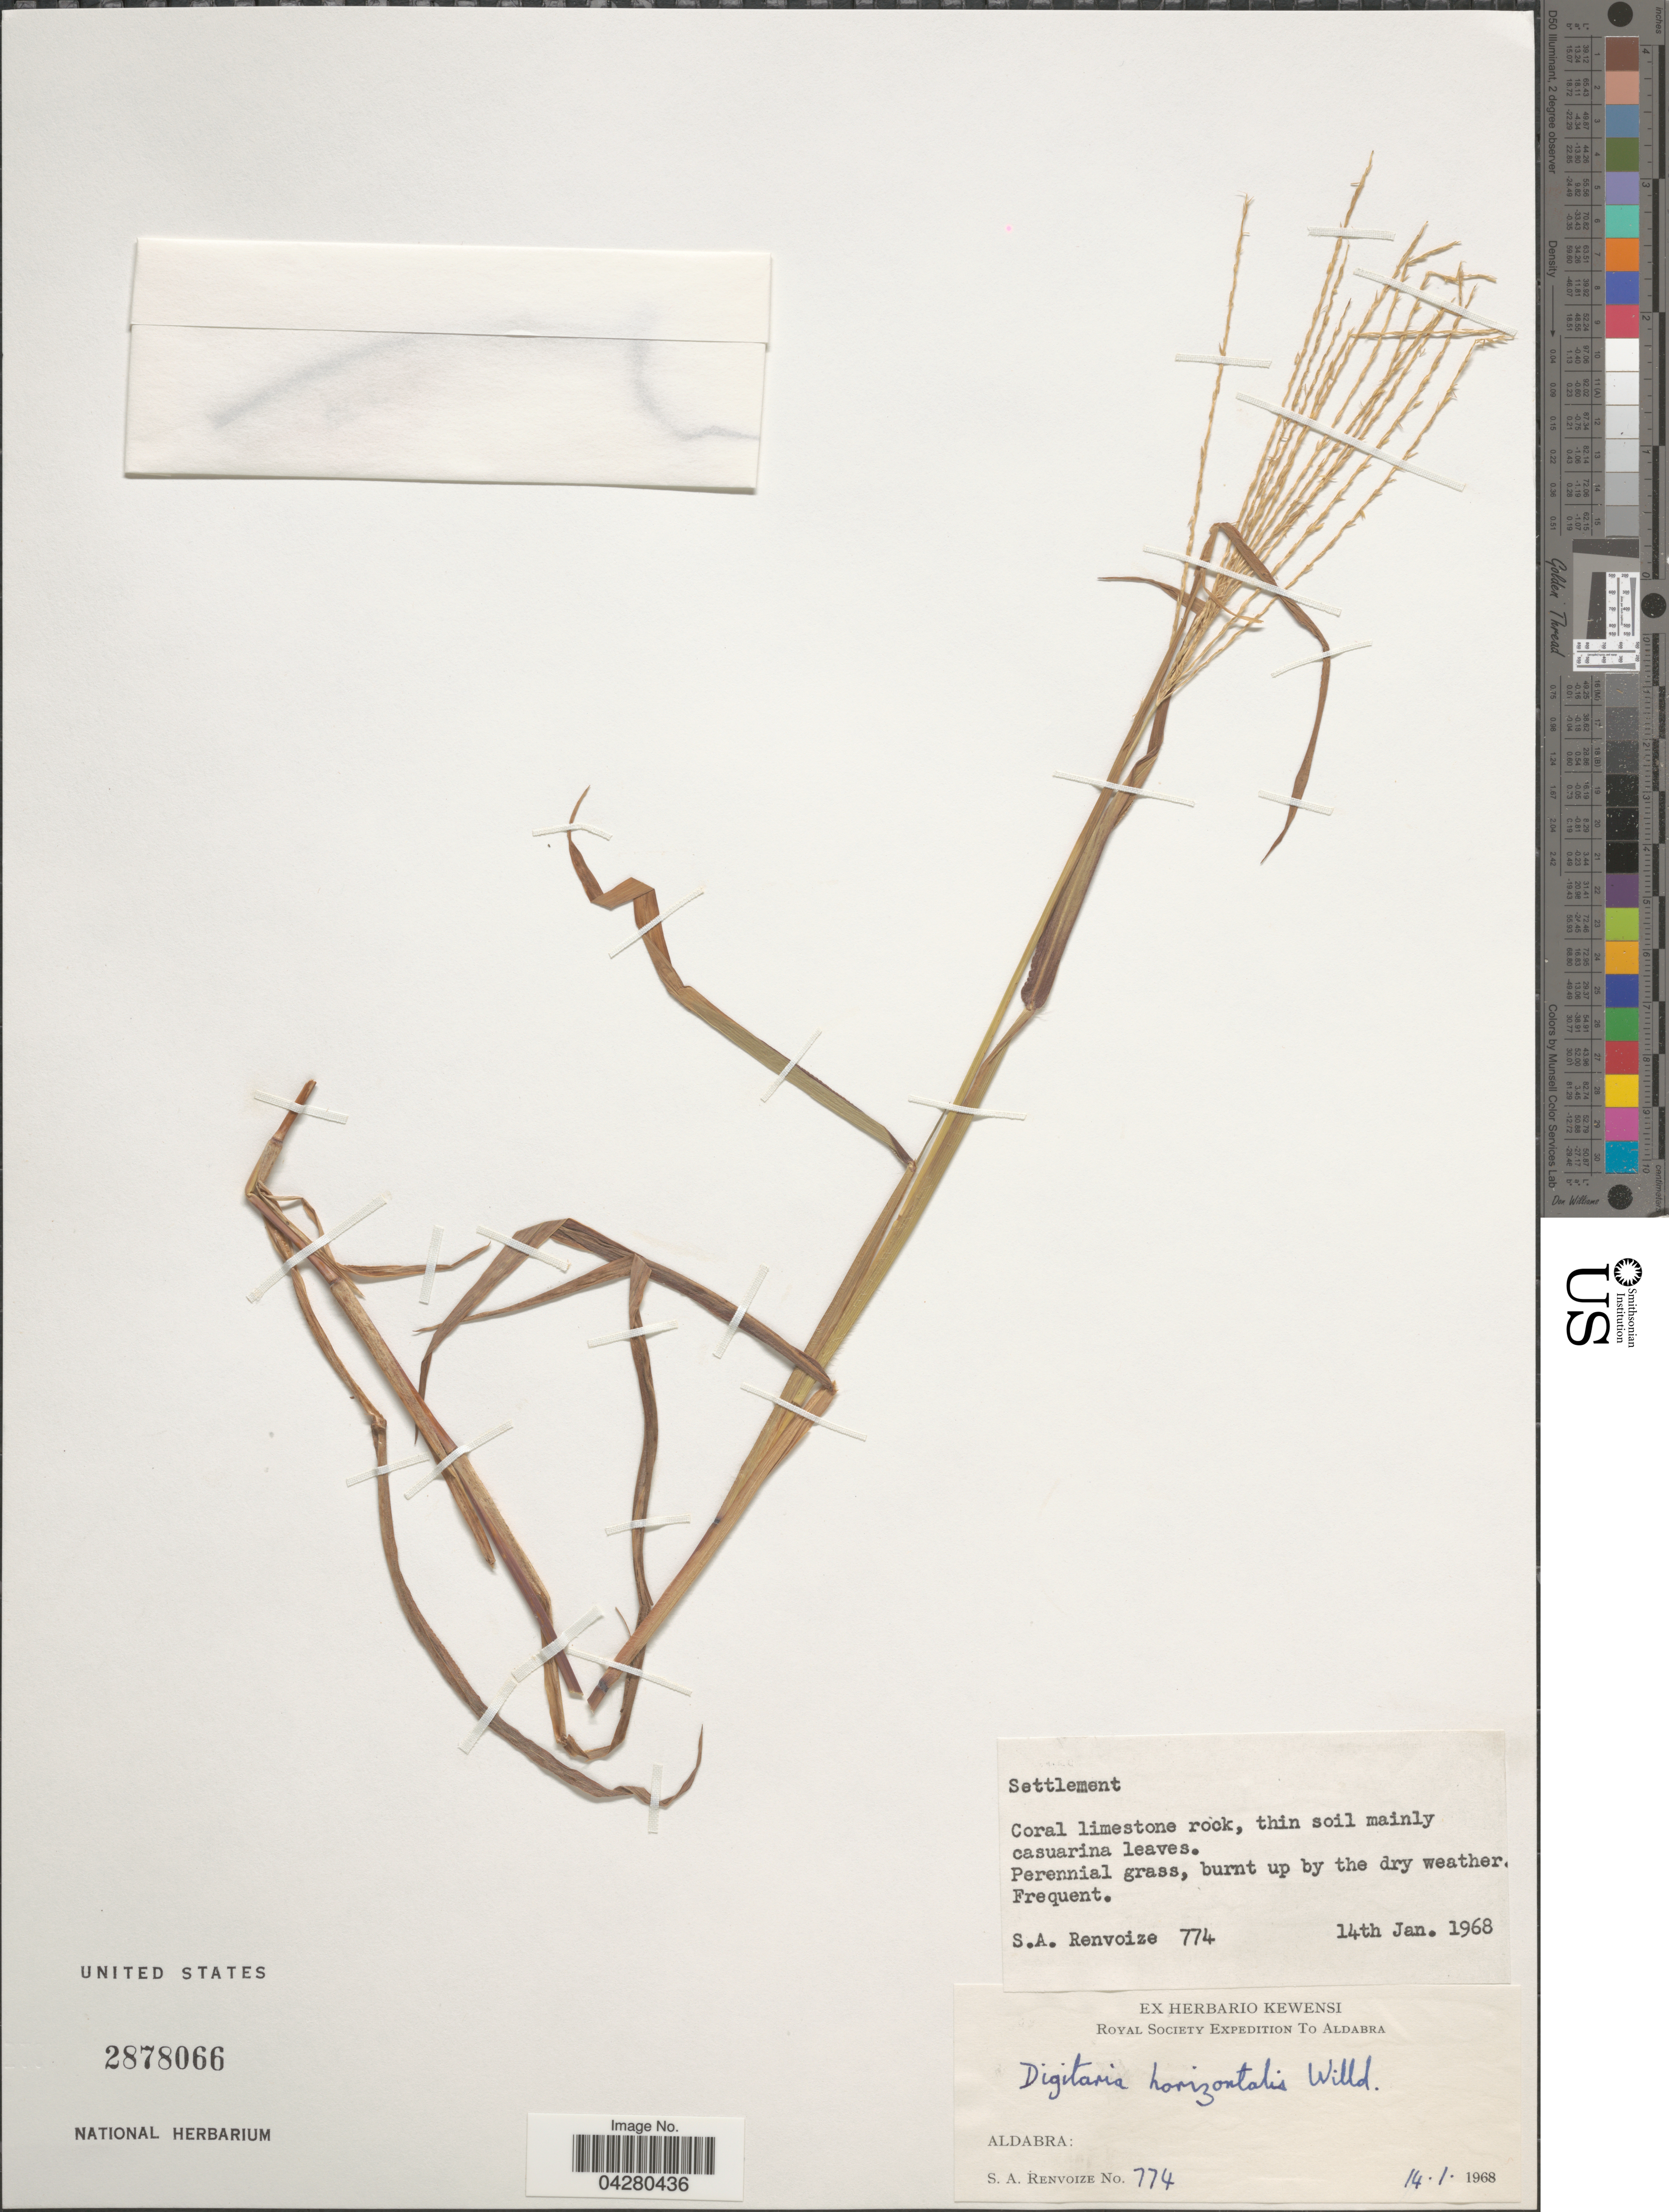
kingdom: Plantae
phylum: Tracheophyta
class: Liliopsida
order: Poales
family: Poaceae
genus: Digitaria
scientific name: Digitaria horizontalis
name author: Willd.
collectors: S. A. Renvoize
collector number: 774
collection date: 1968-01-14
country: Seychelles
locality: Royal Society Expedition to Aldabra. Aldabra.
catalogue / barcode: US 2878066